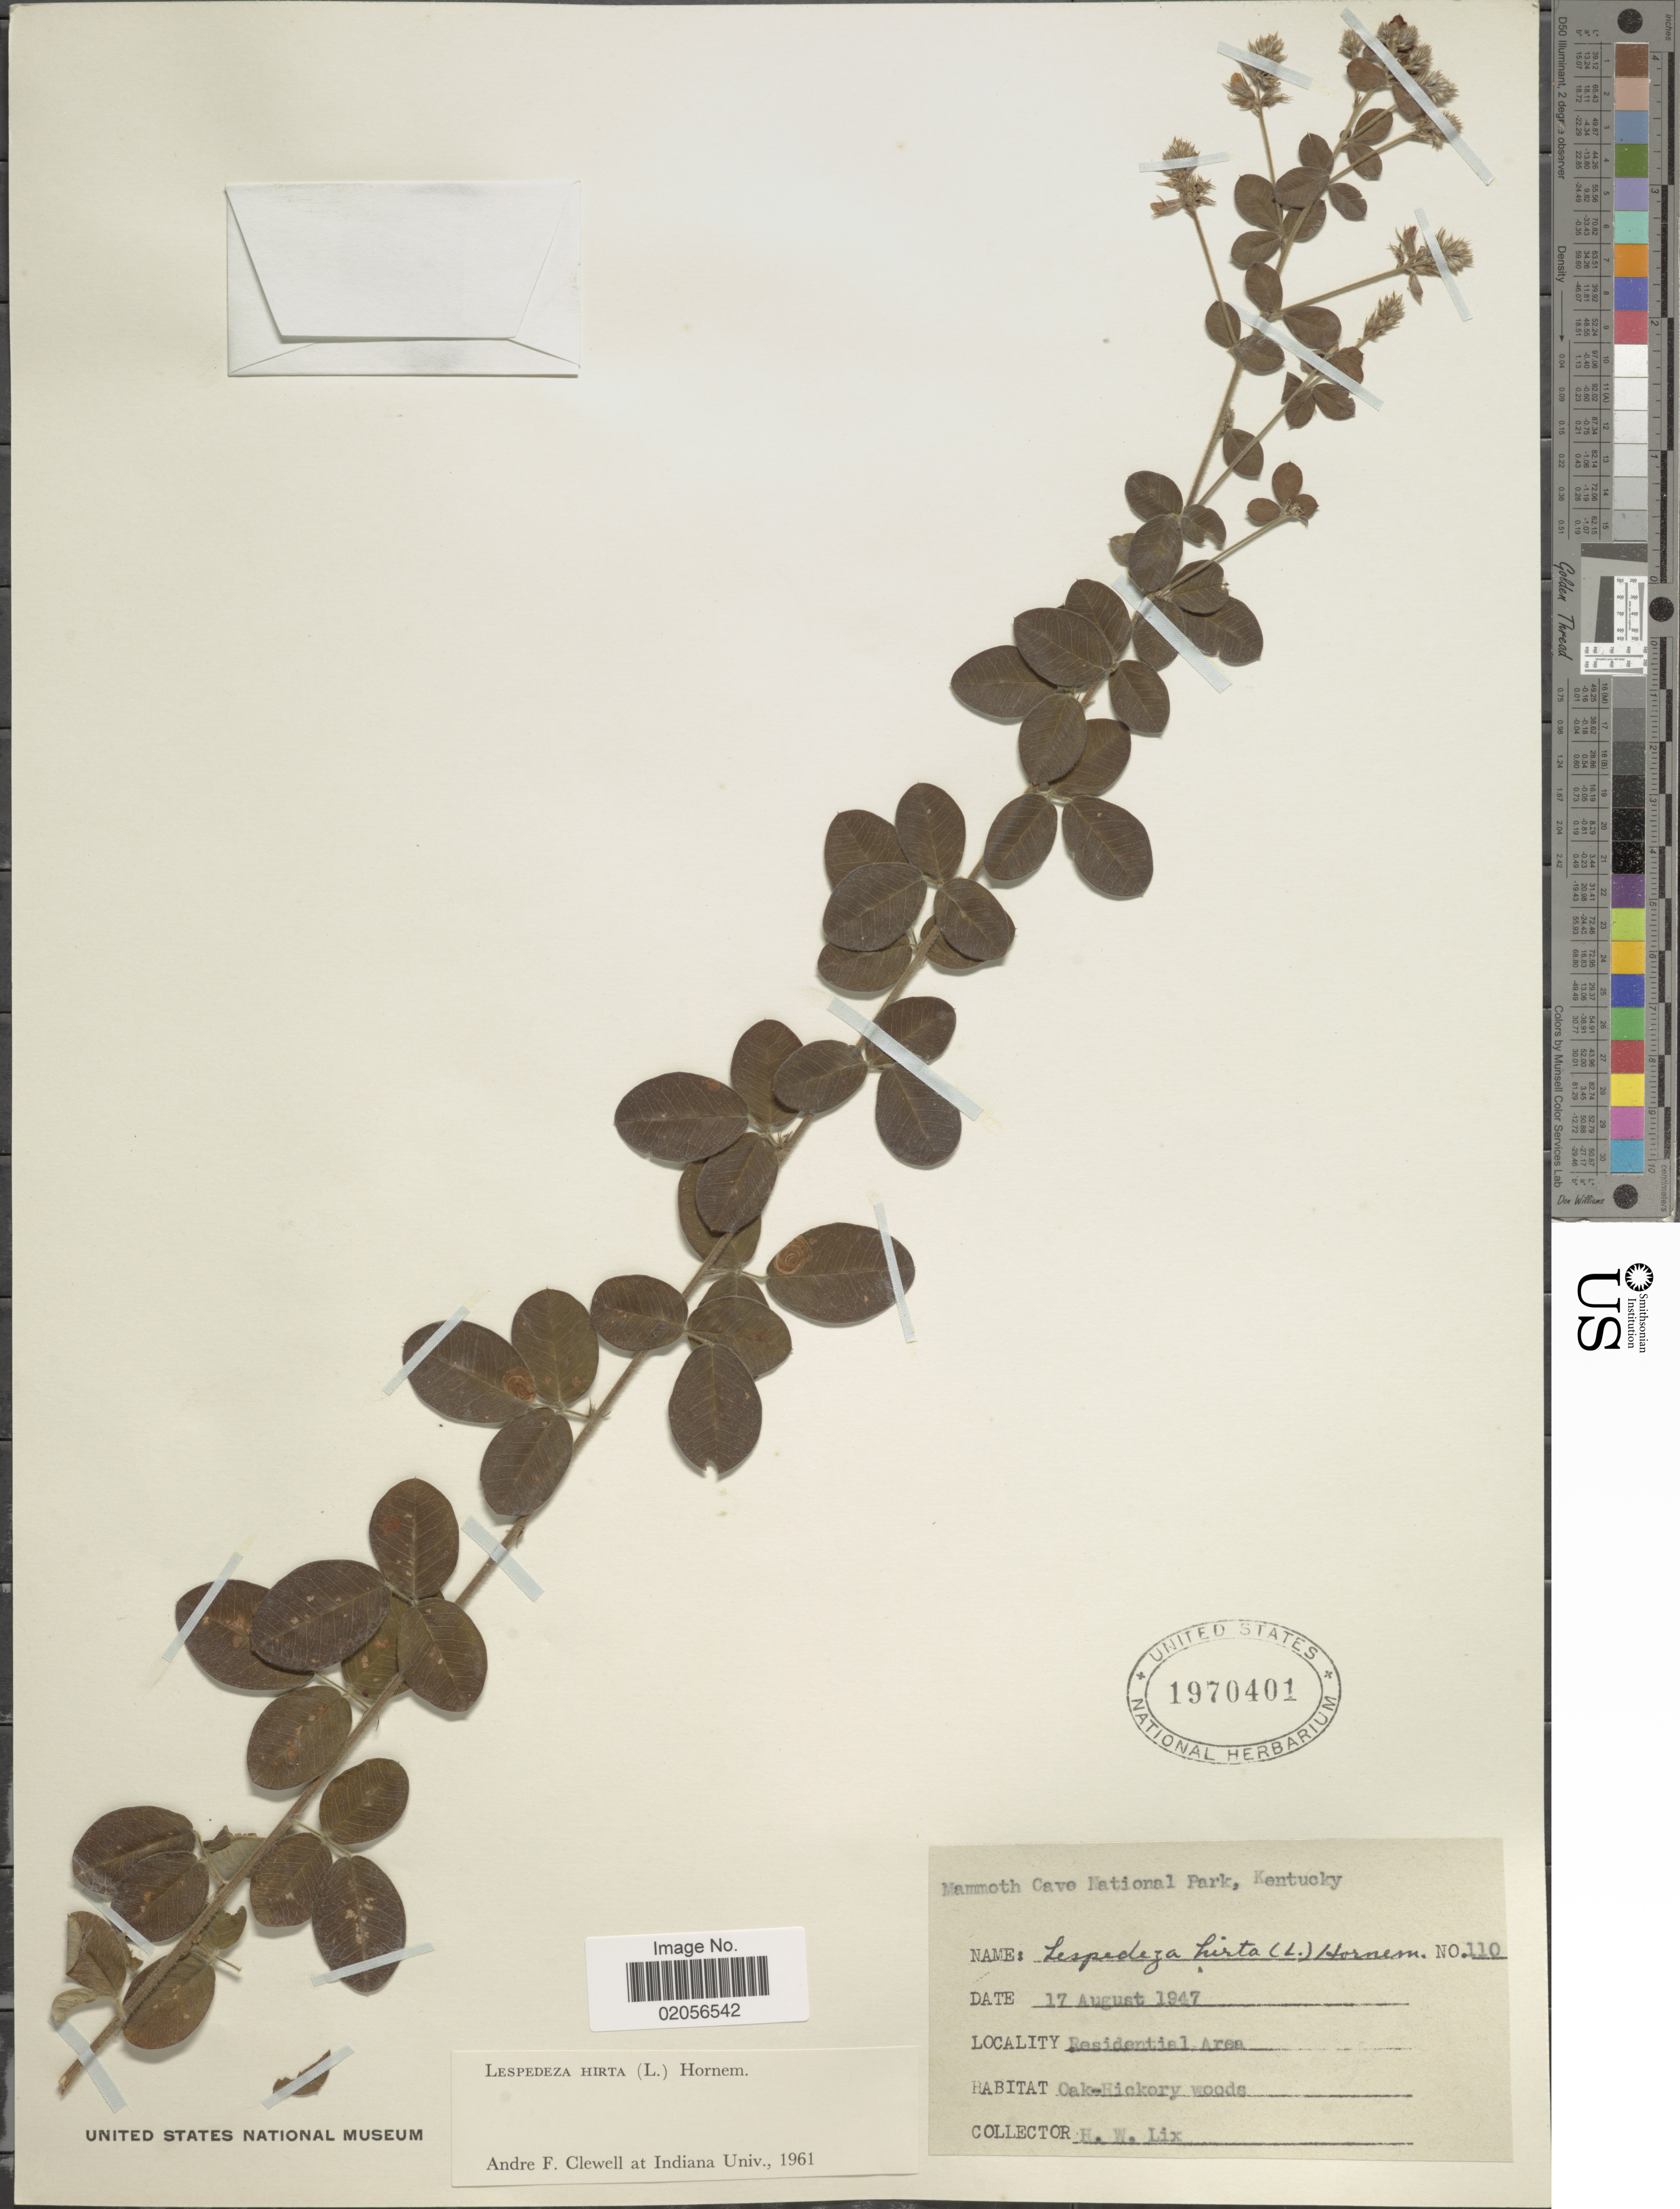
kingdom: Plantae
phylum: Tracheophyta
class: Magnoliopsida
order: Fabales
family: Fabaceae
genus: Lespedeza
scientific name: Lespedeza hirta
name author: (L.) Hornem.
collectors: H. W. Lix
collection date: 1947-08-17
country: United States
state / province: Kentucky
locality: Mammoth Cave National Park, Residential Area, Oak-Hickory woods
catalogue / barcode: US 1970401